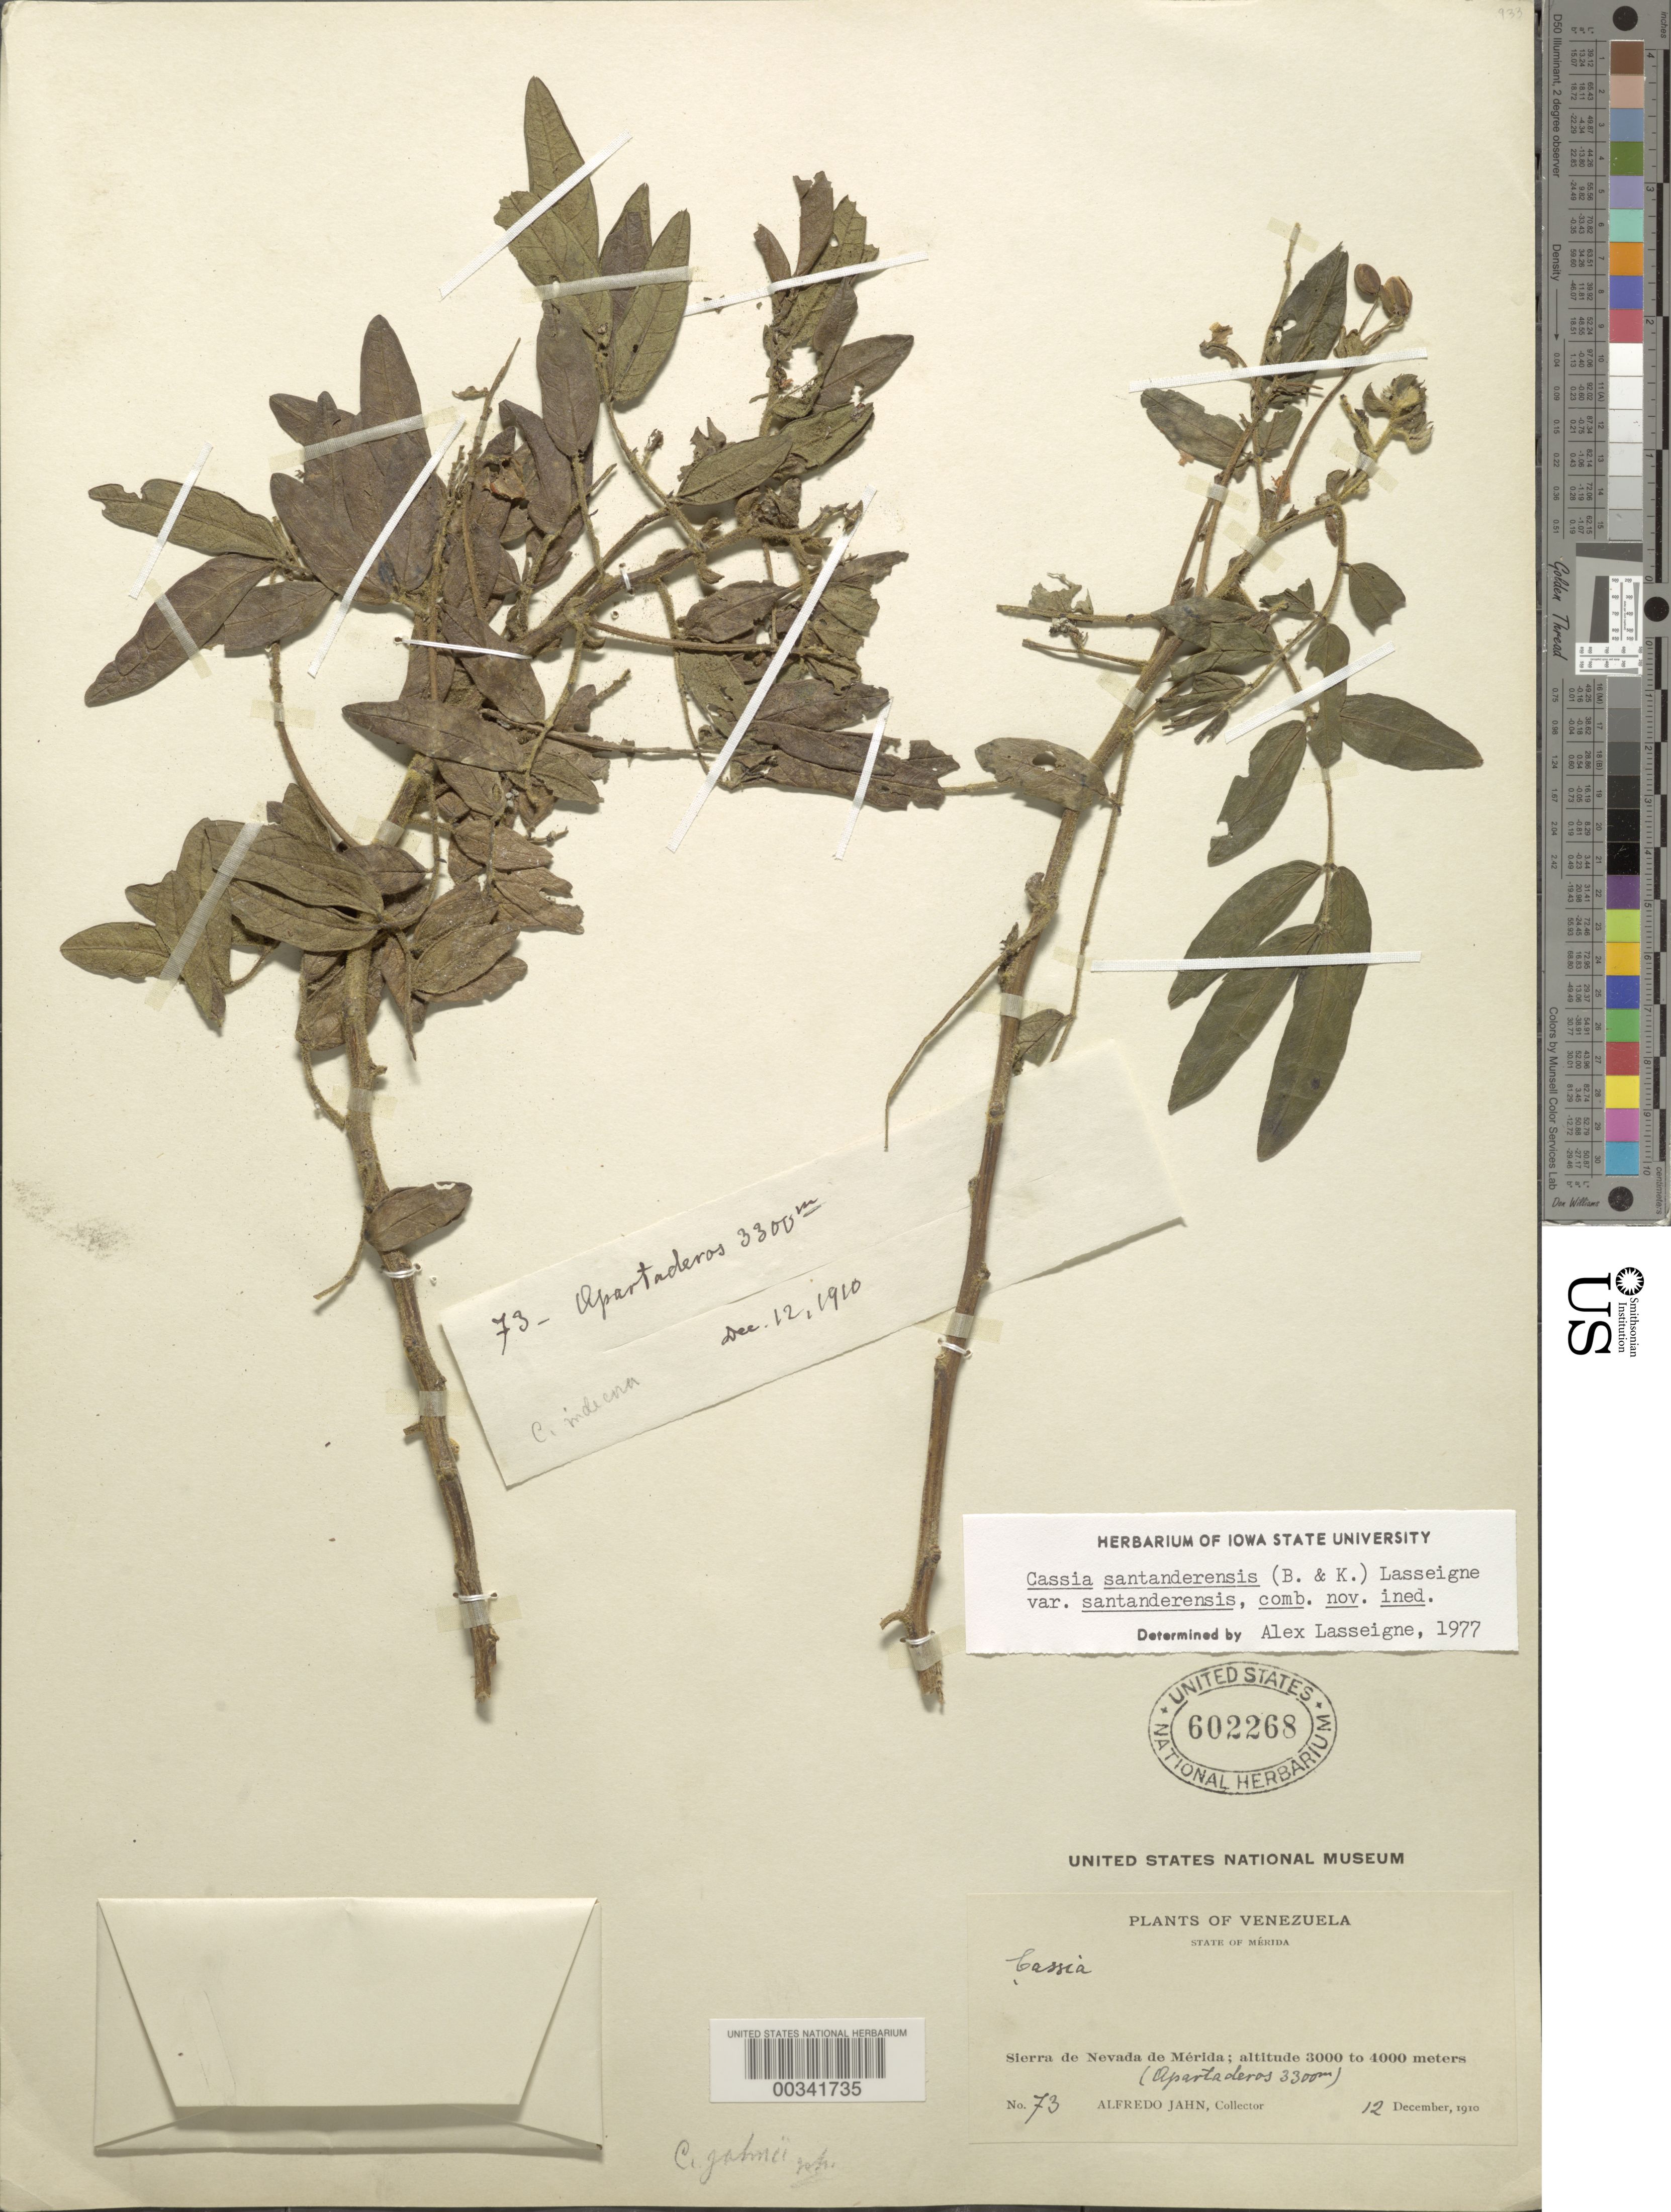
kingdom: Plantae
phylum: Tracheophyta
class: Magnoliopsida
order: Fabales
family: Fabaceae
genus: Senna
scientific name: Senna santanderensis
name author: (Britton & Killip) H.S. Irwin & Barneby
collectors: A. Jahn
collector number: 73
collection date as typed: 12 Dec 1910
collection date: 1910-12-12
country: Venezuela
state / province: Mérida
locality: Apertaderos; sierra de nevada de merida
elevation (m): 3300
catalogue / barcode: US 602268